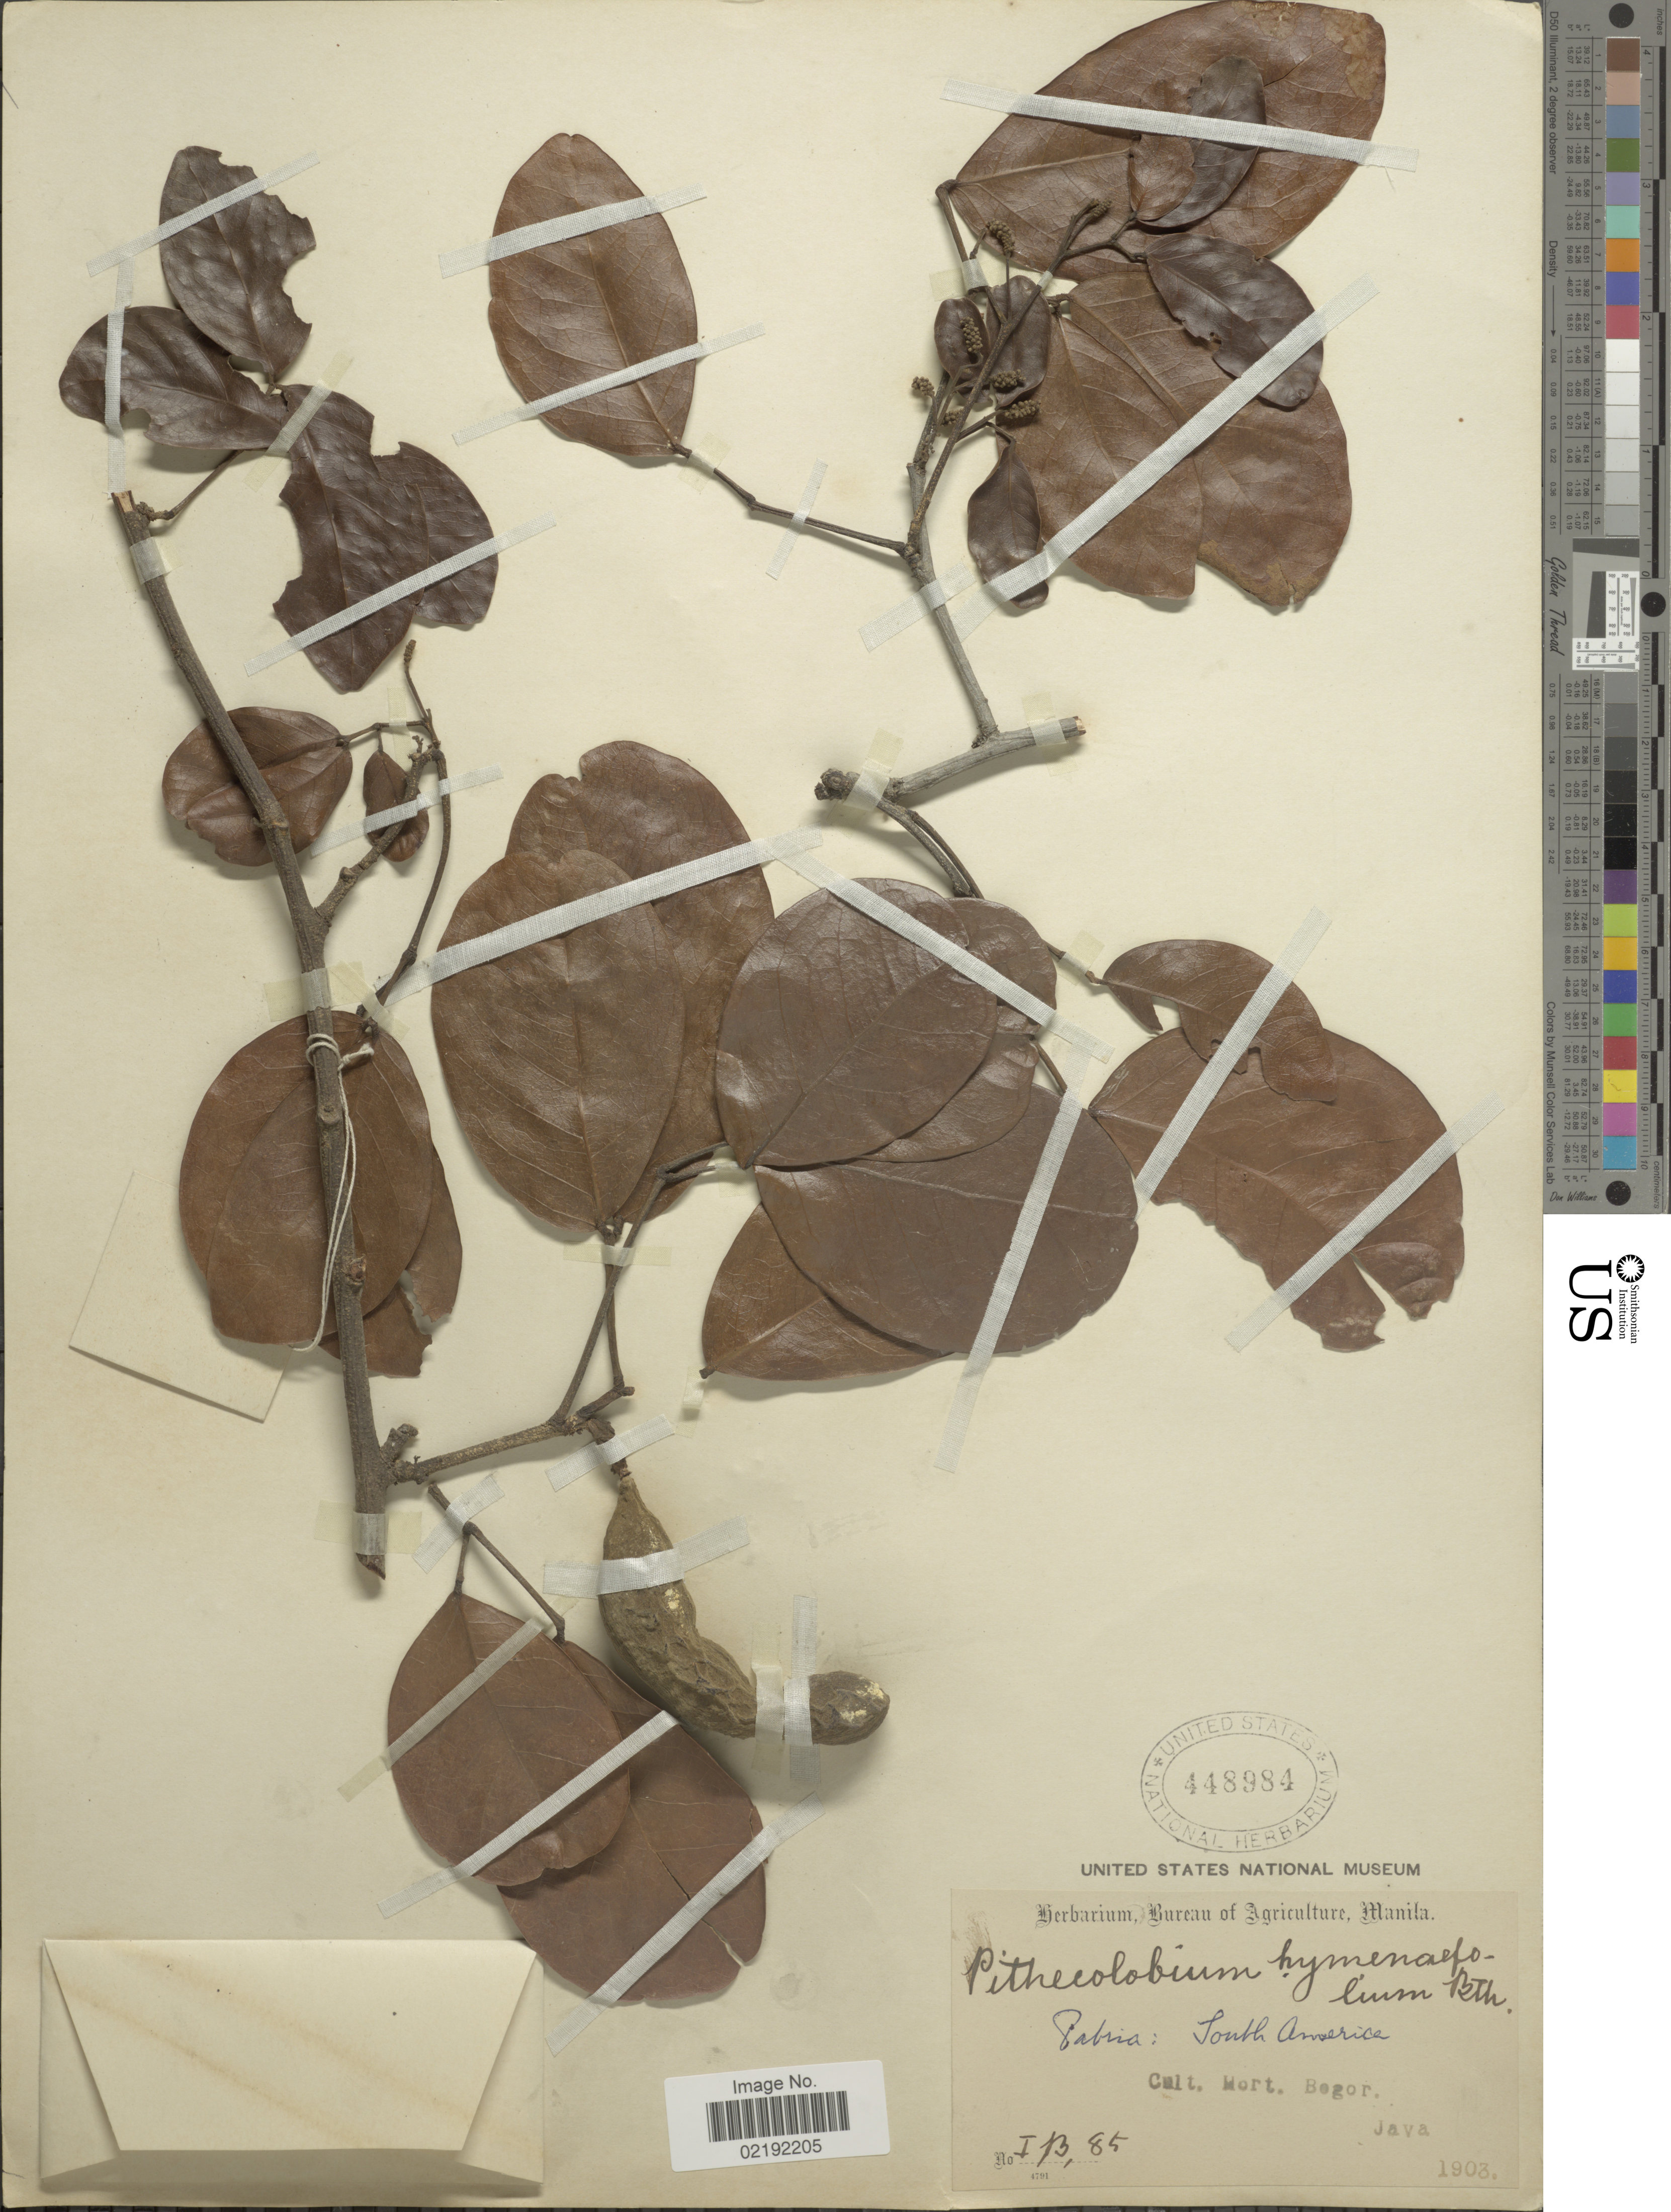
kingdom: Plantae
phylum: Tracheophyta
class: Magnoliopsida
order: Fabales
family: Fabaceae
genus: Pithecellobium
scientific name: Pithecellobium hymenaeifolium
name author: (Humb. & Bonpl. ex Willd.) Benth.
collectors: ex Herb. Bur. Agric. Manila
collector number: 85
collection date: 1903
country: Indonesia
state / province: Java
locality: Hort. Begor [interpreted]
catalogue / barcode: US 448984